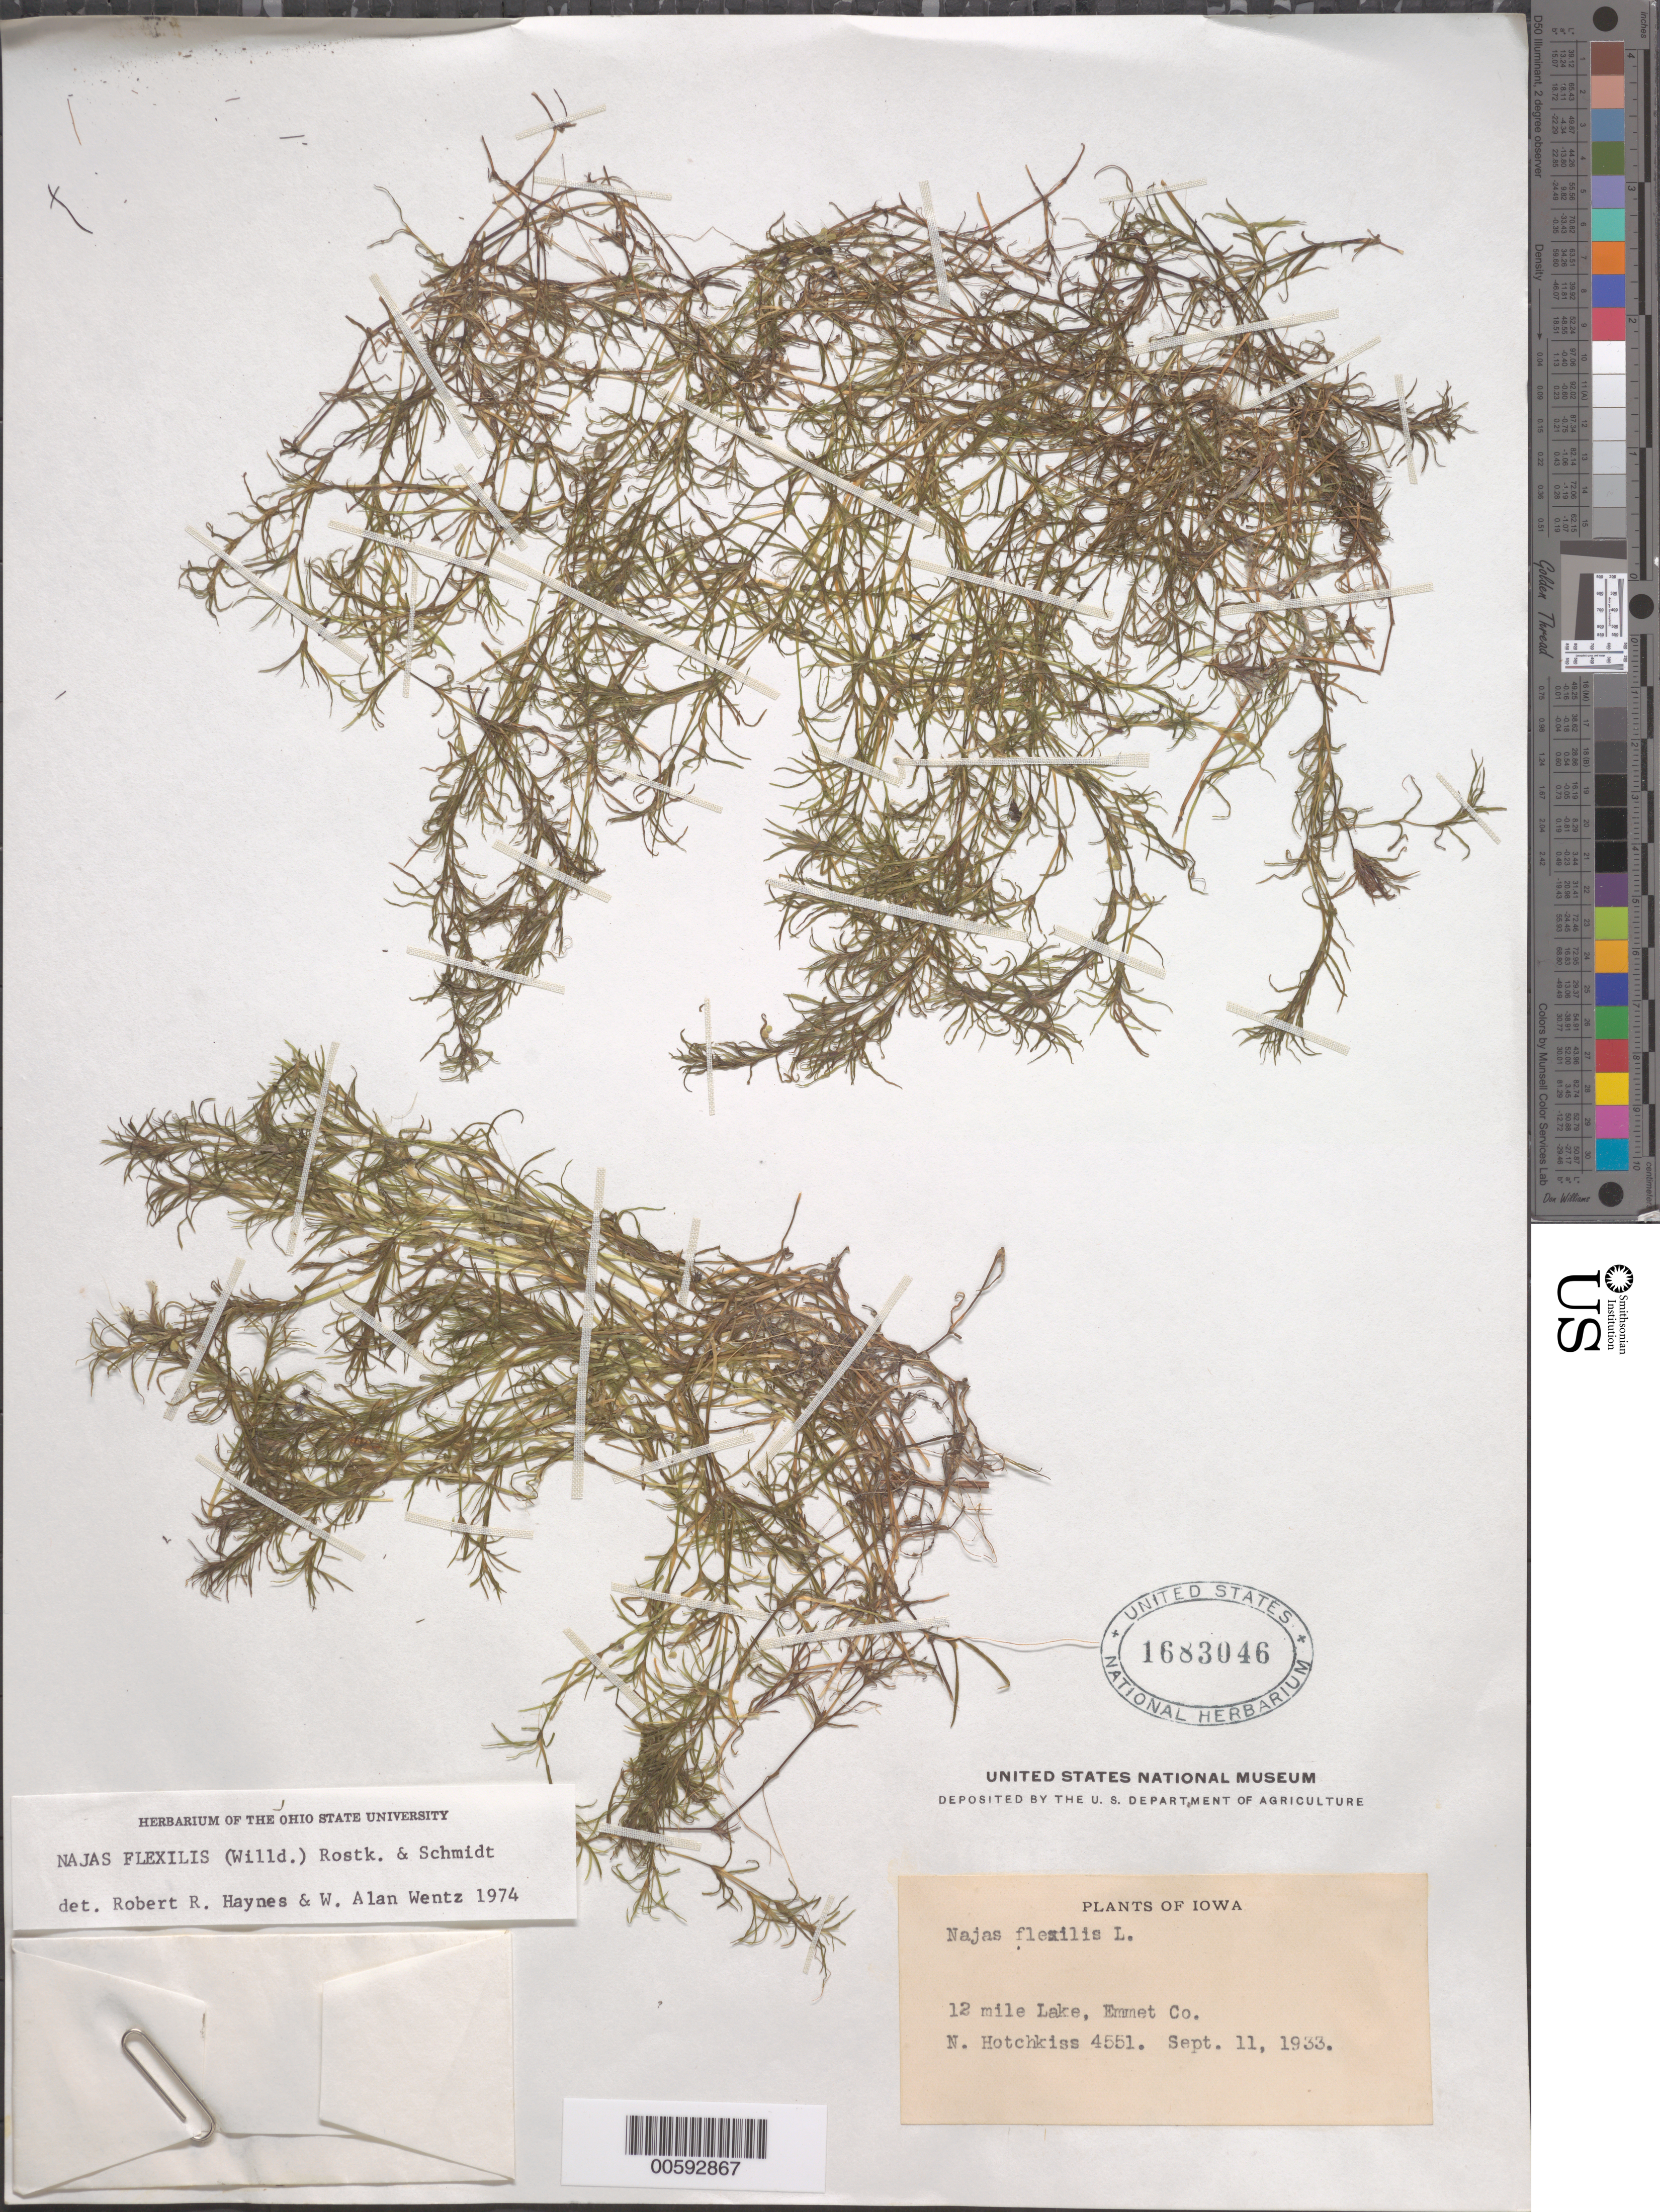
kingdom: Plantae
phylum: Tracheophyta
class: Liliopsida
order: Alismatales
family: Hydrocharitaceae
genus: Najas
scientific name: Najas flexilis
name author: (Willd.) Rostk. & Schmidt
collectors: N. Hotchkiss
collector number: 4551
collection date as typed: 11 Sep 1933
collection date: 1933-09-11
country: United States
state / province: Iowa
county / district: Emmet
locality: Twelvemile Lake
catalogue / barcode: US 1683046